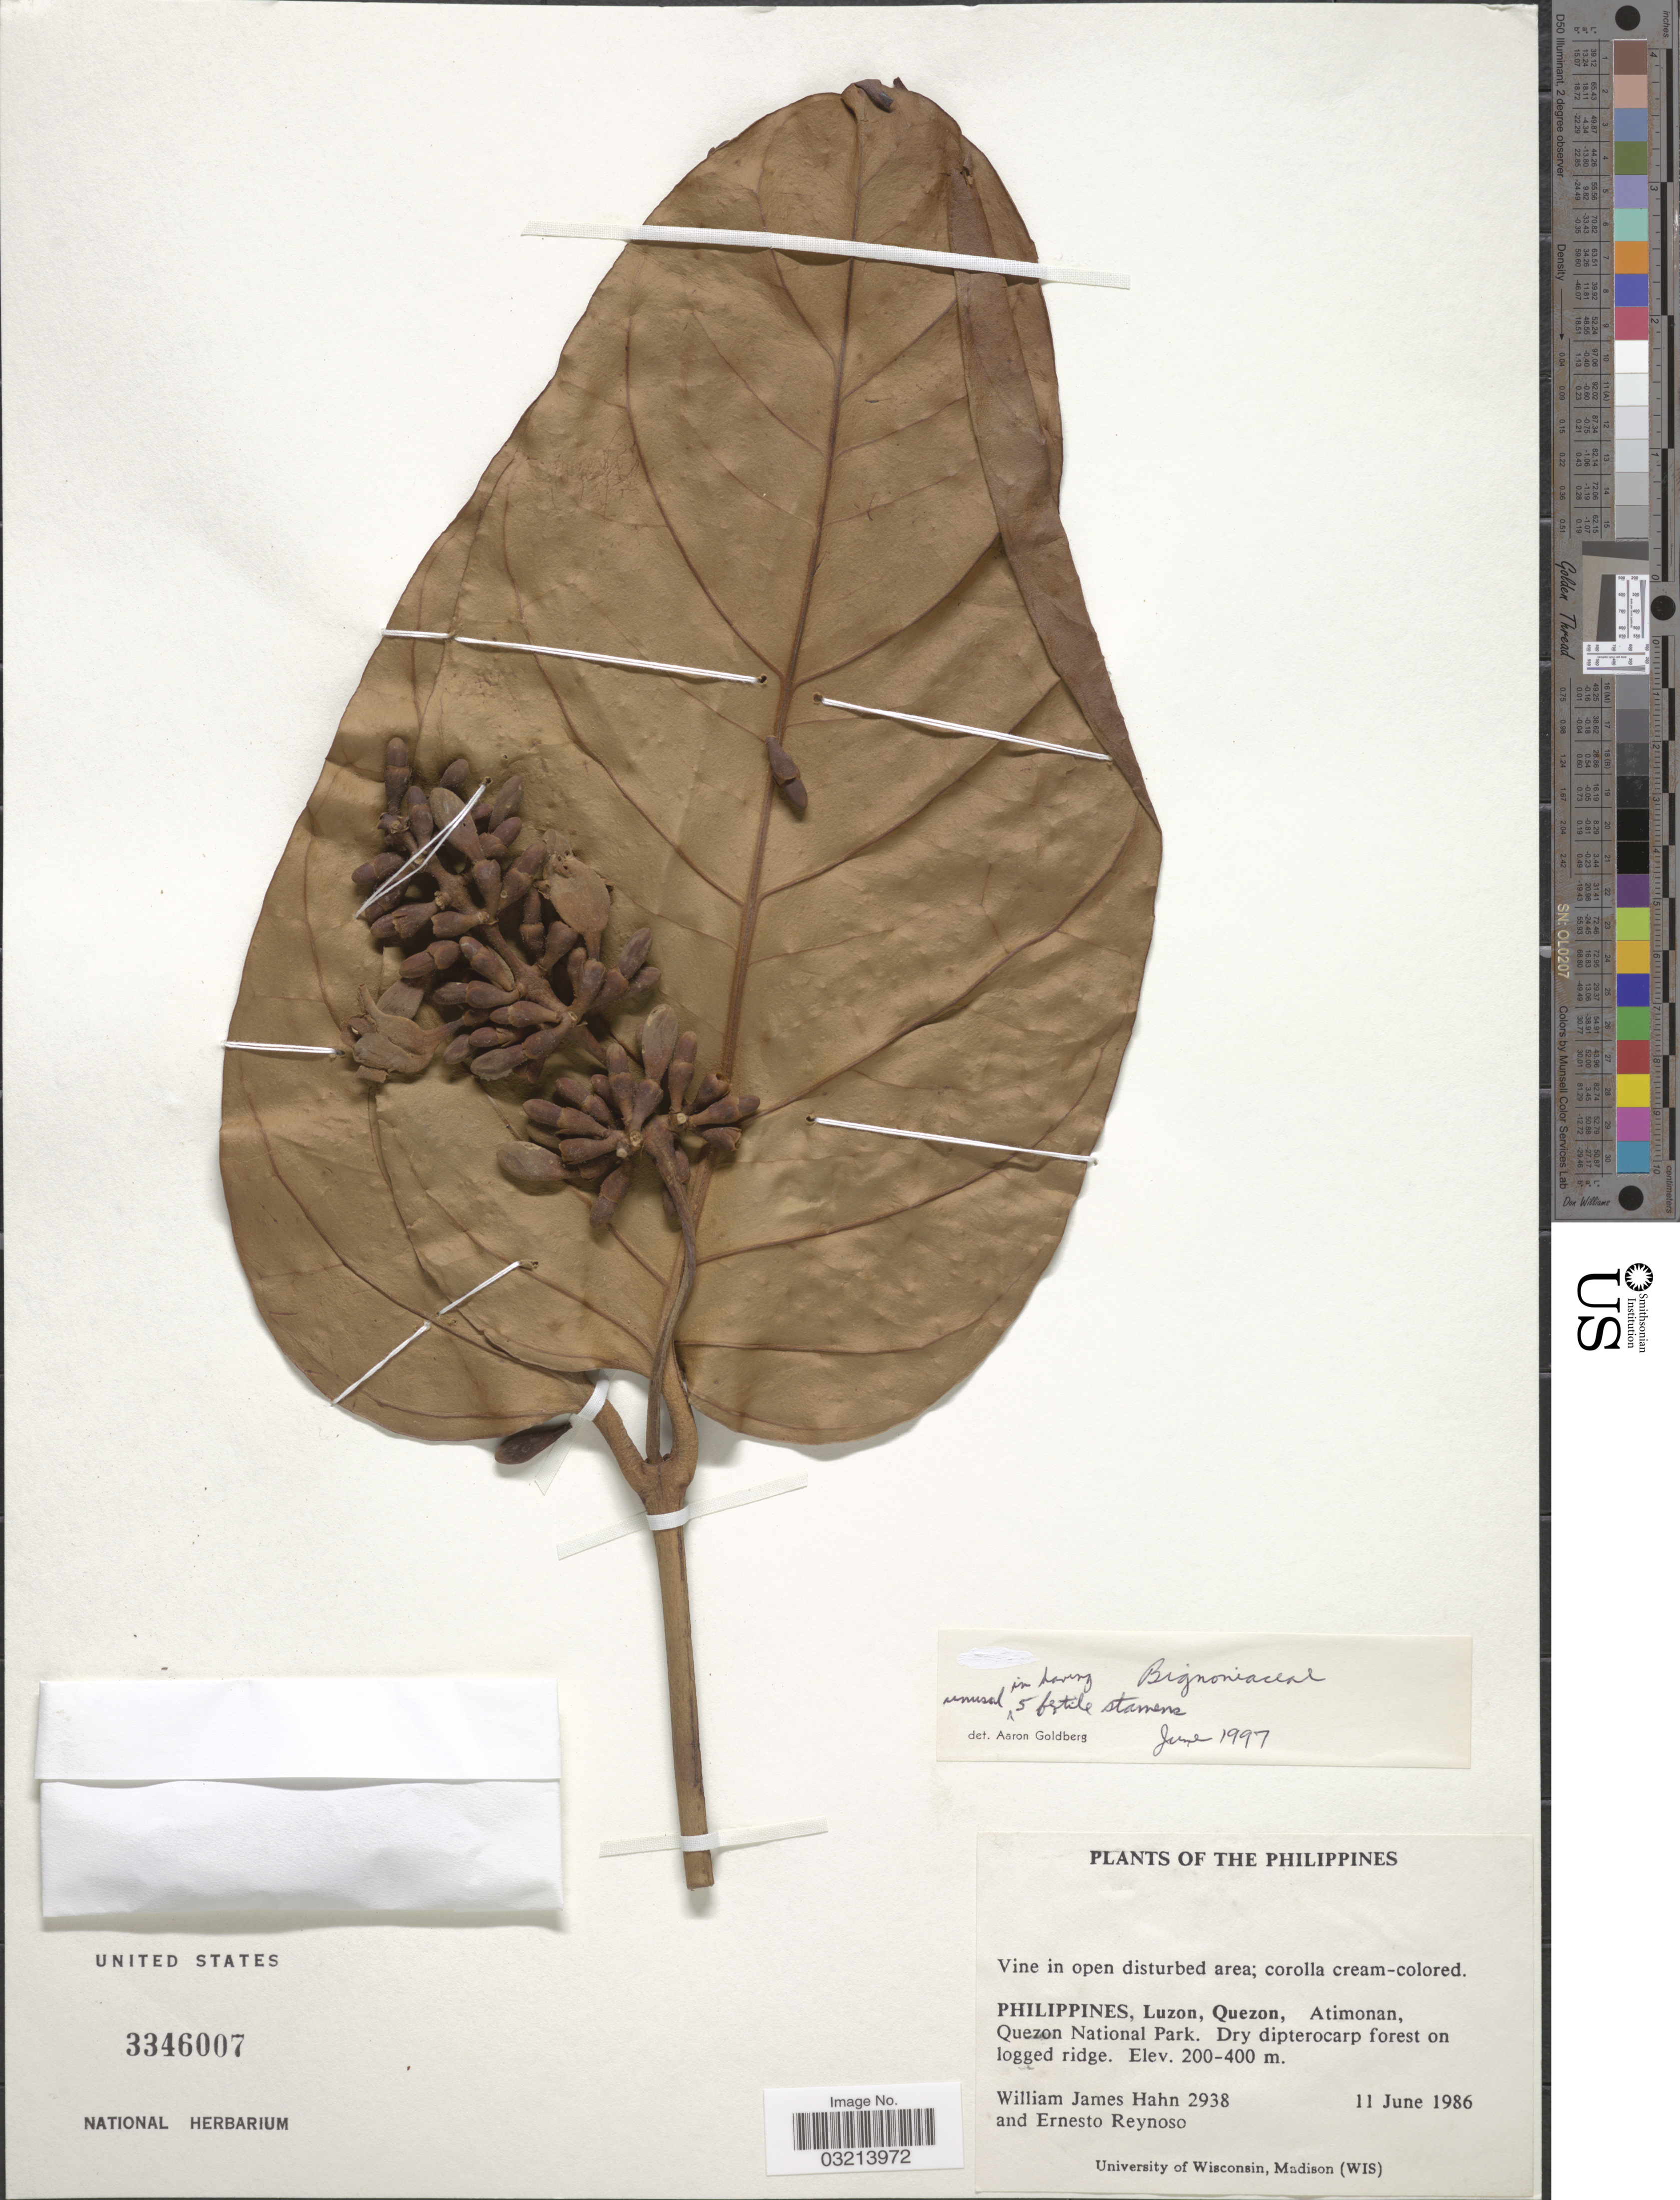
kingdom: Plantae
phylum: Tracheophyta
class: Magnoliopsida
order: Lamiales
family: Bignoniaceae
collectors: W. J. Hahn & E. Reynoso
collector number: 2938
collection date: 1986-06-11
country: Philippines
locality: Luzon, Quezon, Atimonan, Quezon National Park.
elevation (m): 200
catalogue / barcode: US 3346007